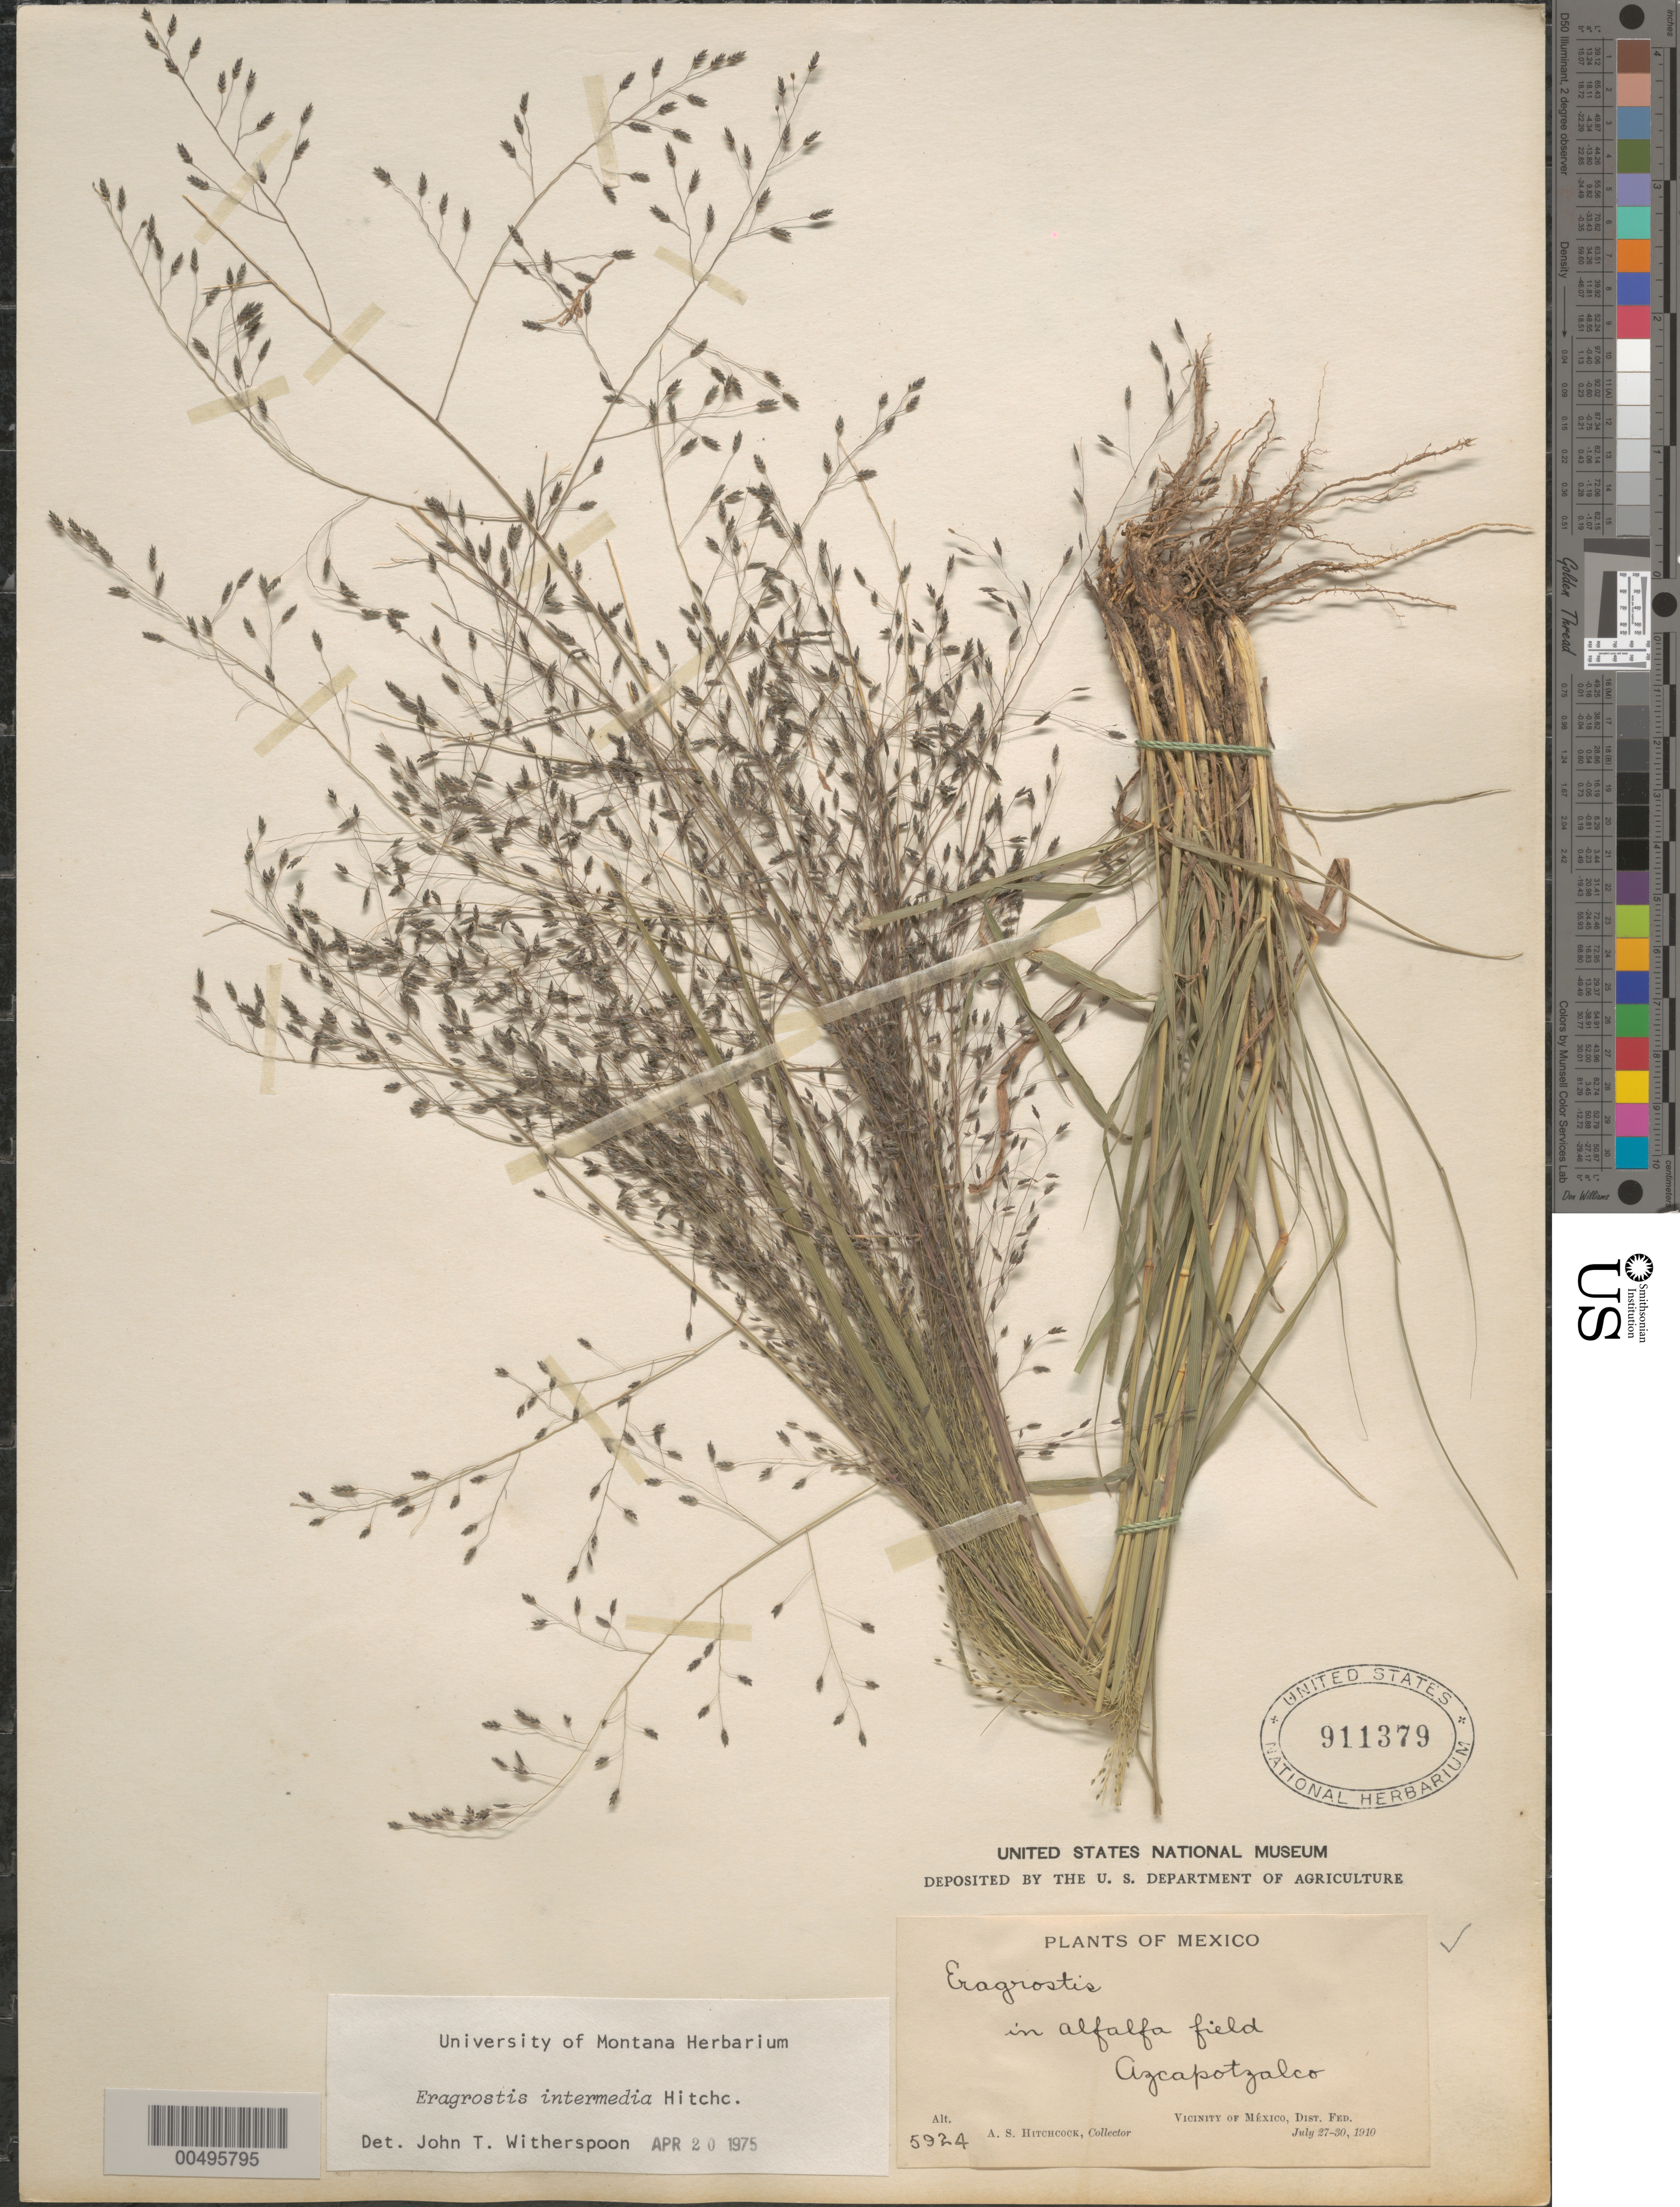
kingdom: Plantae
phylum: Tracheophyta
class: Liliopsida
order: Poales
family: Poaceae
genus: Eragrostis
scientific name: Eragrostis intermedia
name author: Hitchc.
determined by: Witherspoon, John T.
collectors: A. S. Hitchcock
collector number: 5924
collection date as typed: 27 Jul 1910 to 30 Jul 1910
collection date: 1910-07-27/1910-07-30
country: Mexico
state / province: Distrito Federal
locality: Vicinity of México, Azcapotzalco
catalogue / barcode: US 911379